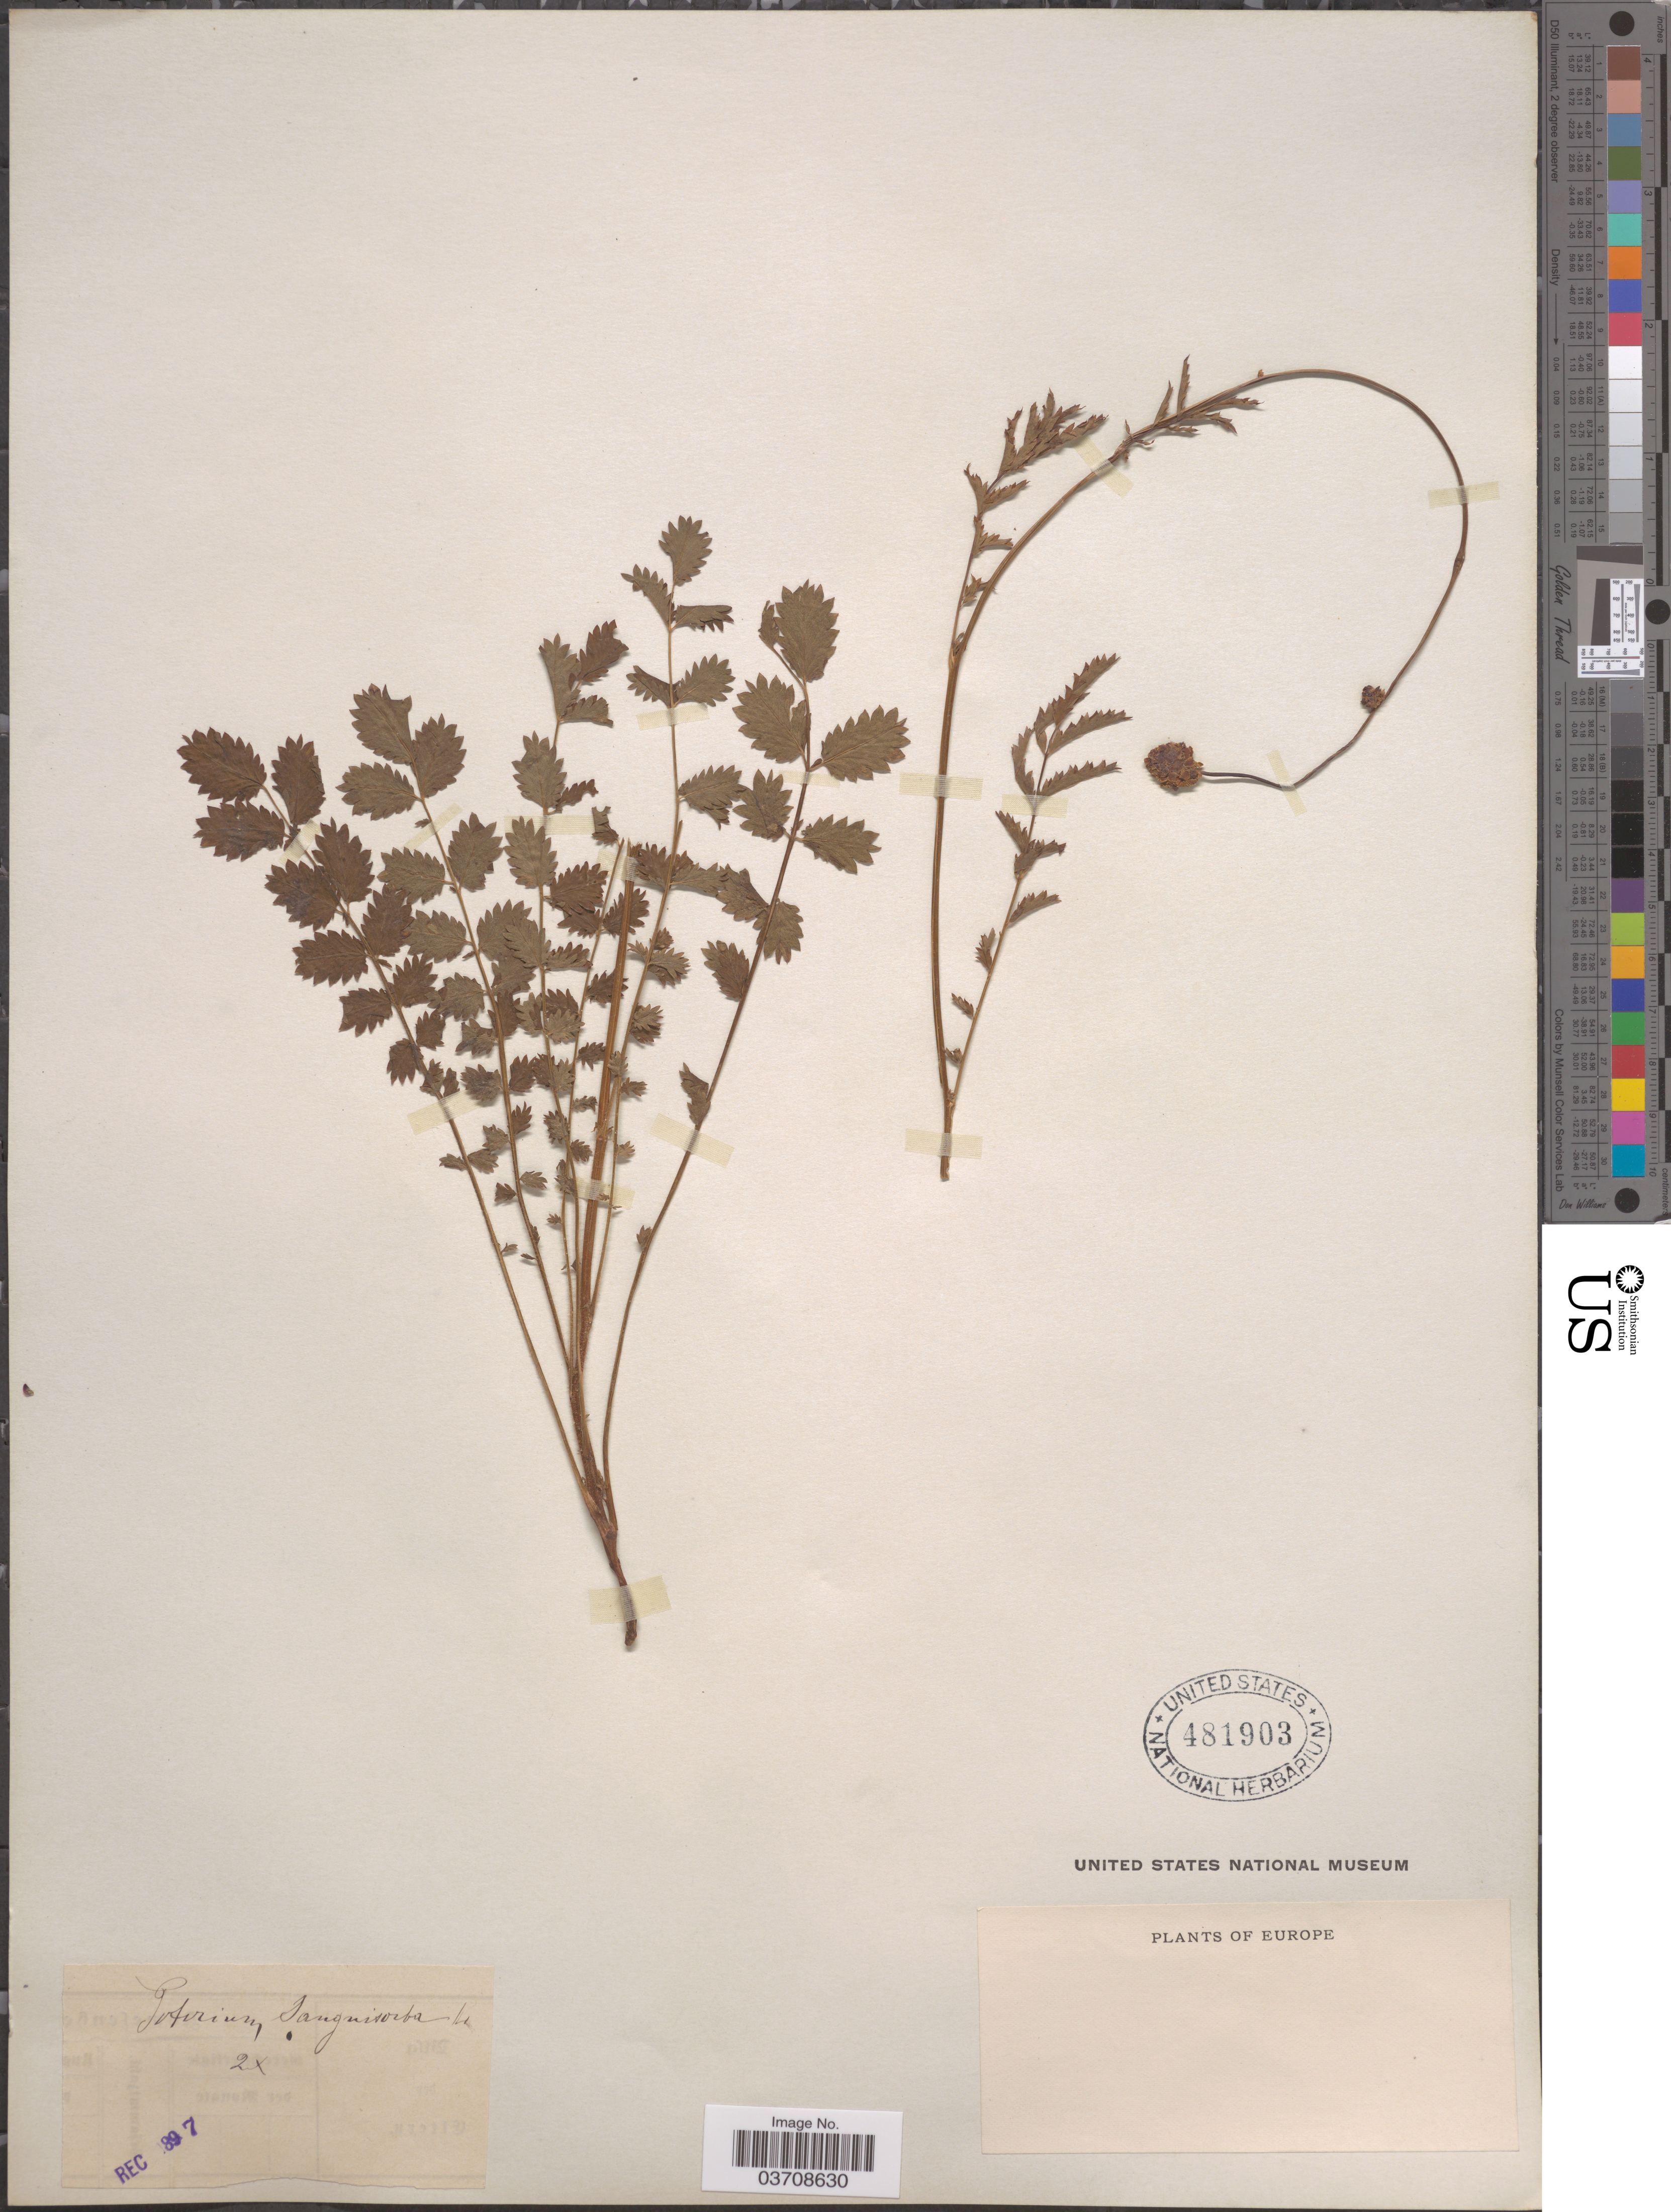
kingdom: Plantae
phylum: Tracheophyta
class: Magnoliopsida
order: Rosales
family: Rosaceae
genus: Sanguisorba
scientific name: Sanguisorba minor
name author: Scop.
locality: Europe.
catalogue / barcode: US 481903